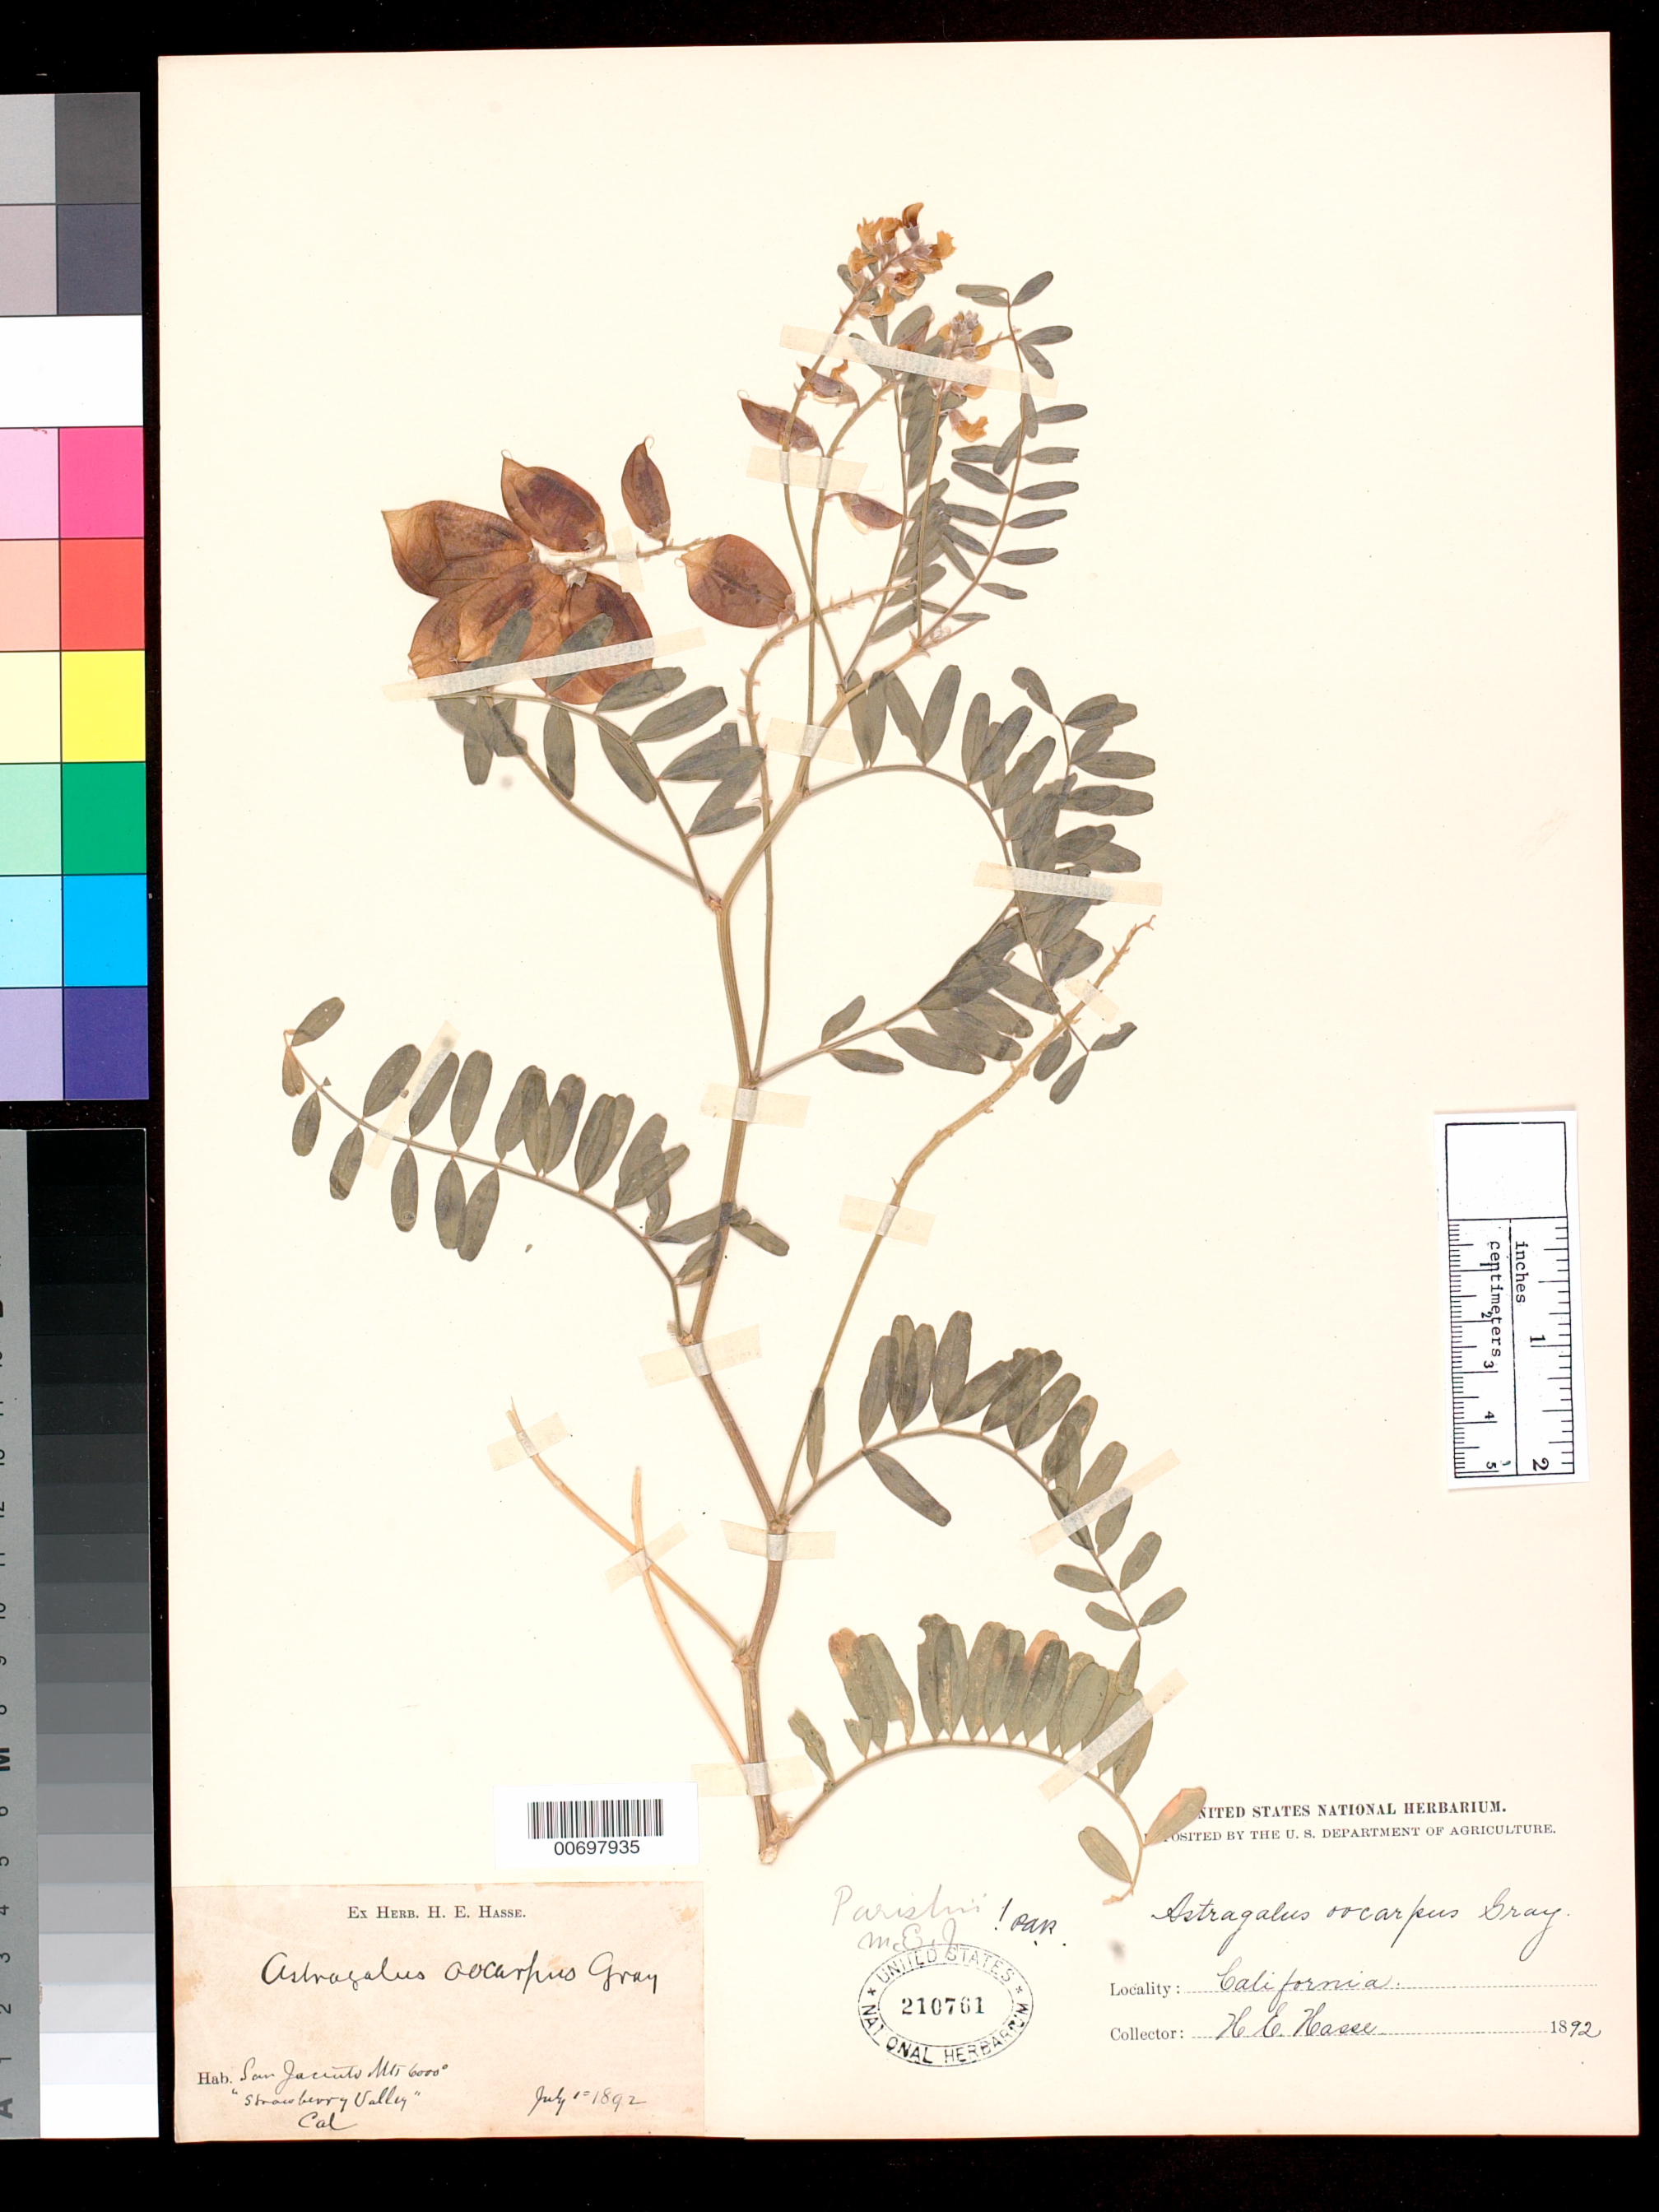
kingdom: Plantae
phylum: Tracheophyta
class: Magnoliopsida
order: Fabales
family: Fabaceae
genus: Astragalus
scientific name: Astragalus parishii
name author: A. Gray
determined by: Rydberg, P. A.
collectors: H. E. Hasse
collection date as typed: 01 Jul 1892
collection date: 1892-07-01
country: United States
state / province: California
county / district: Riverside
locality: San Jacinto Mts., "Strawberry Valley."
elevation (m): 1829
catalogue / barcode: US 210761